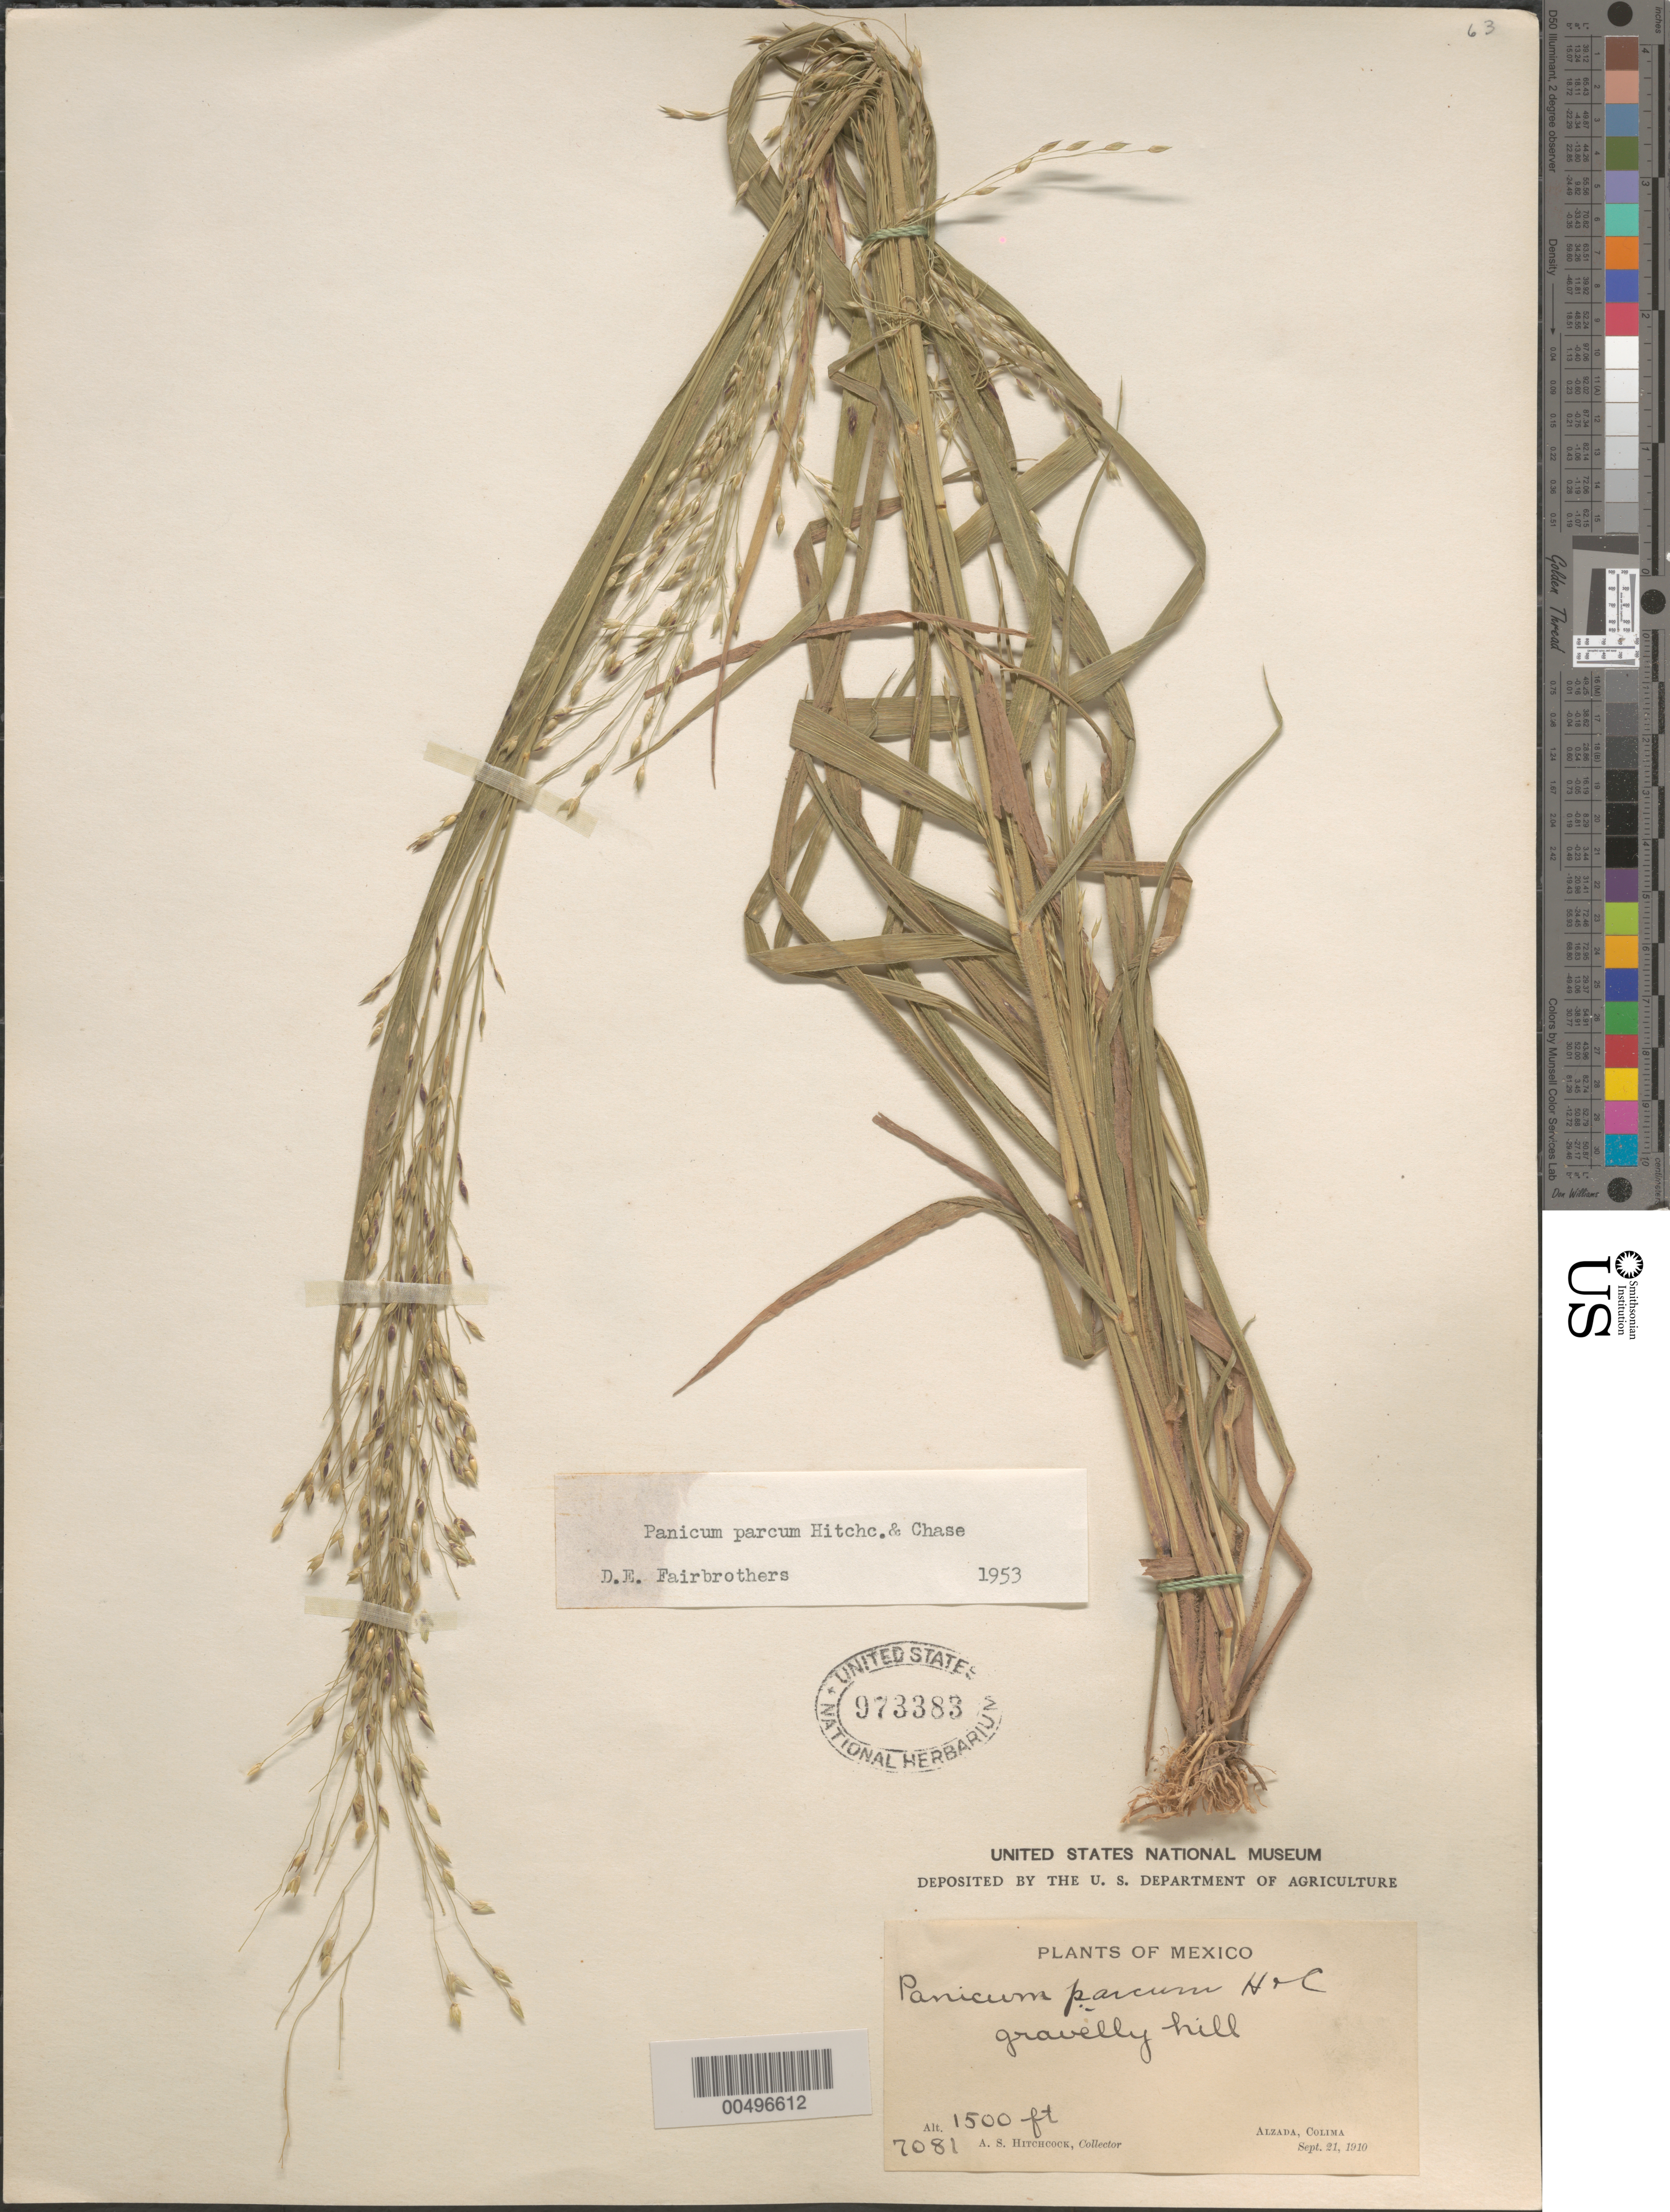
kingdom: Plantae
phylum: Tracheophyta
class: Liliopsida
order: Poales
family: Poaceae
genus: Panicum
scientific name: Panicum parcum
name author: Hitchc. & Chase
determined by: Fairbrothers, D. E.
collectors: A. S. Hitchcock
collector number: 7081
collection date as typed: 21 Sep 1910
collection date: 1910-09-21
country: Mexico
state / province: Colima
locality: Alzada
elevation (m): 457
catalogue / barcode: US 973383